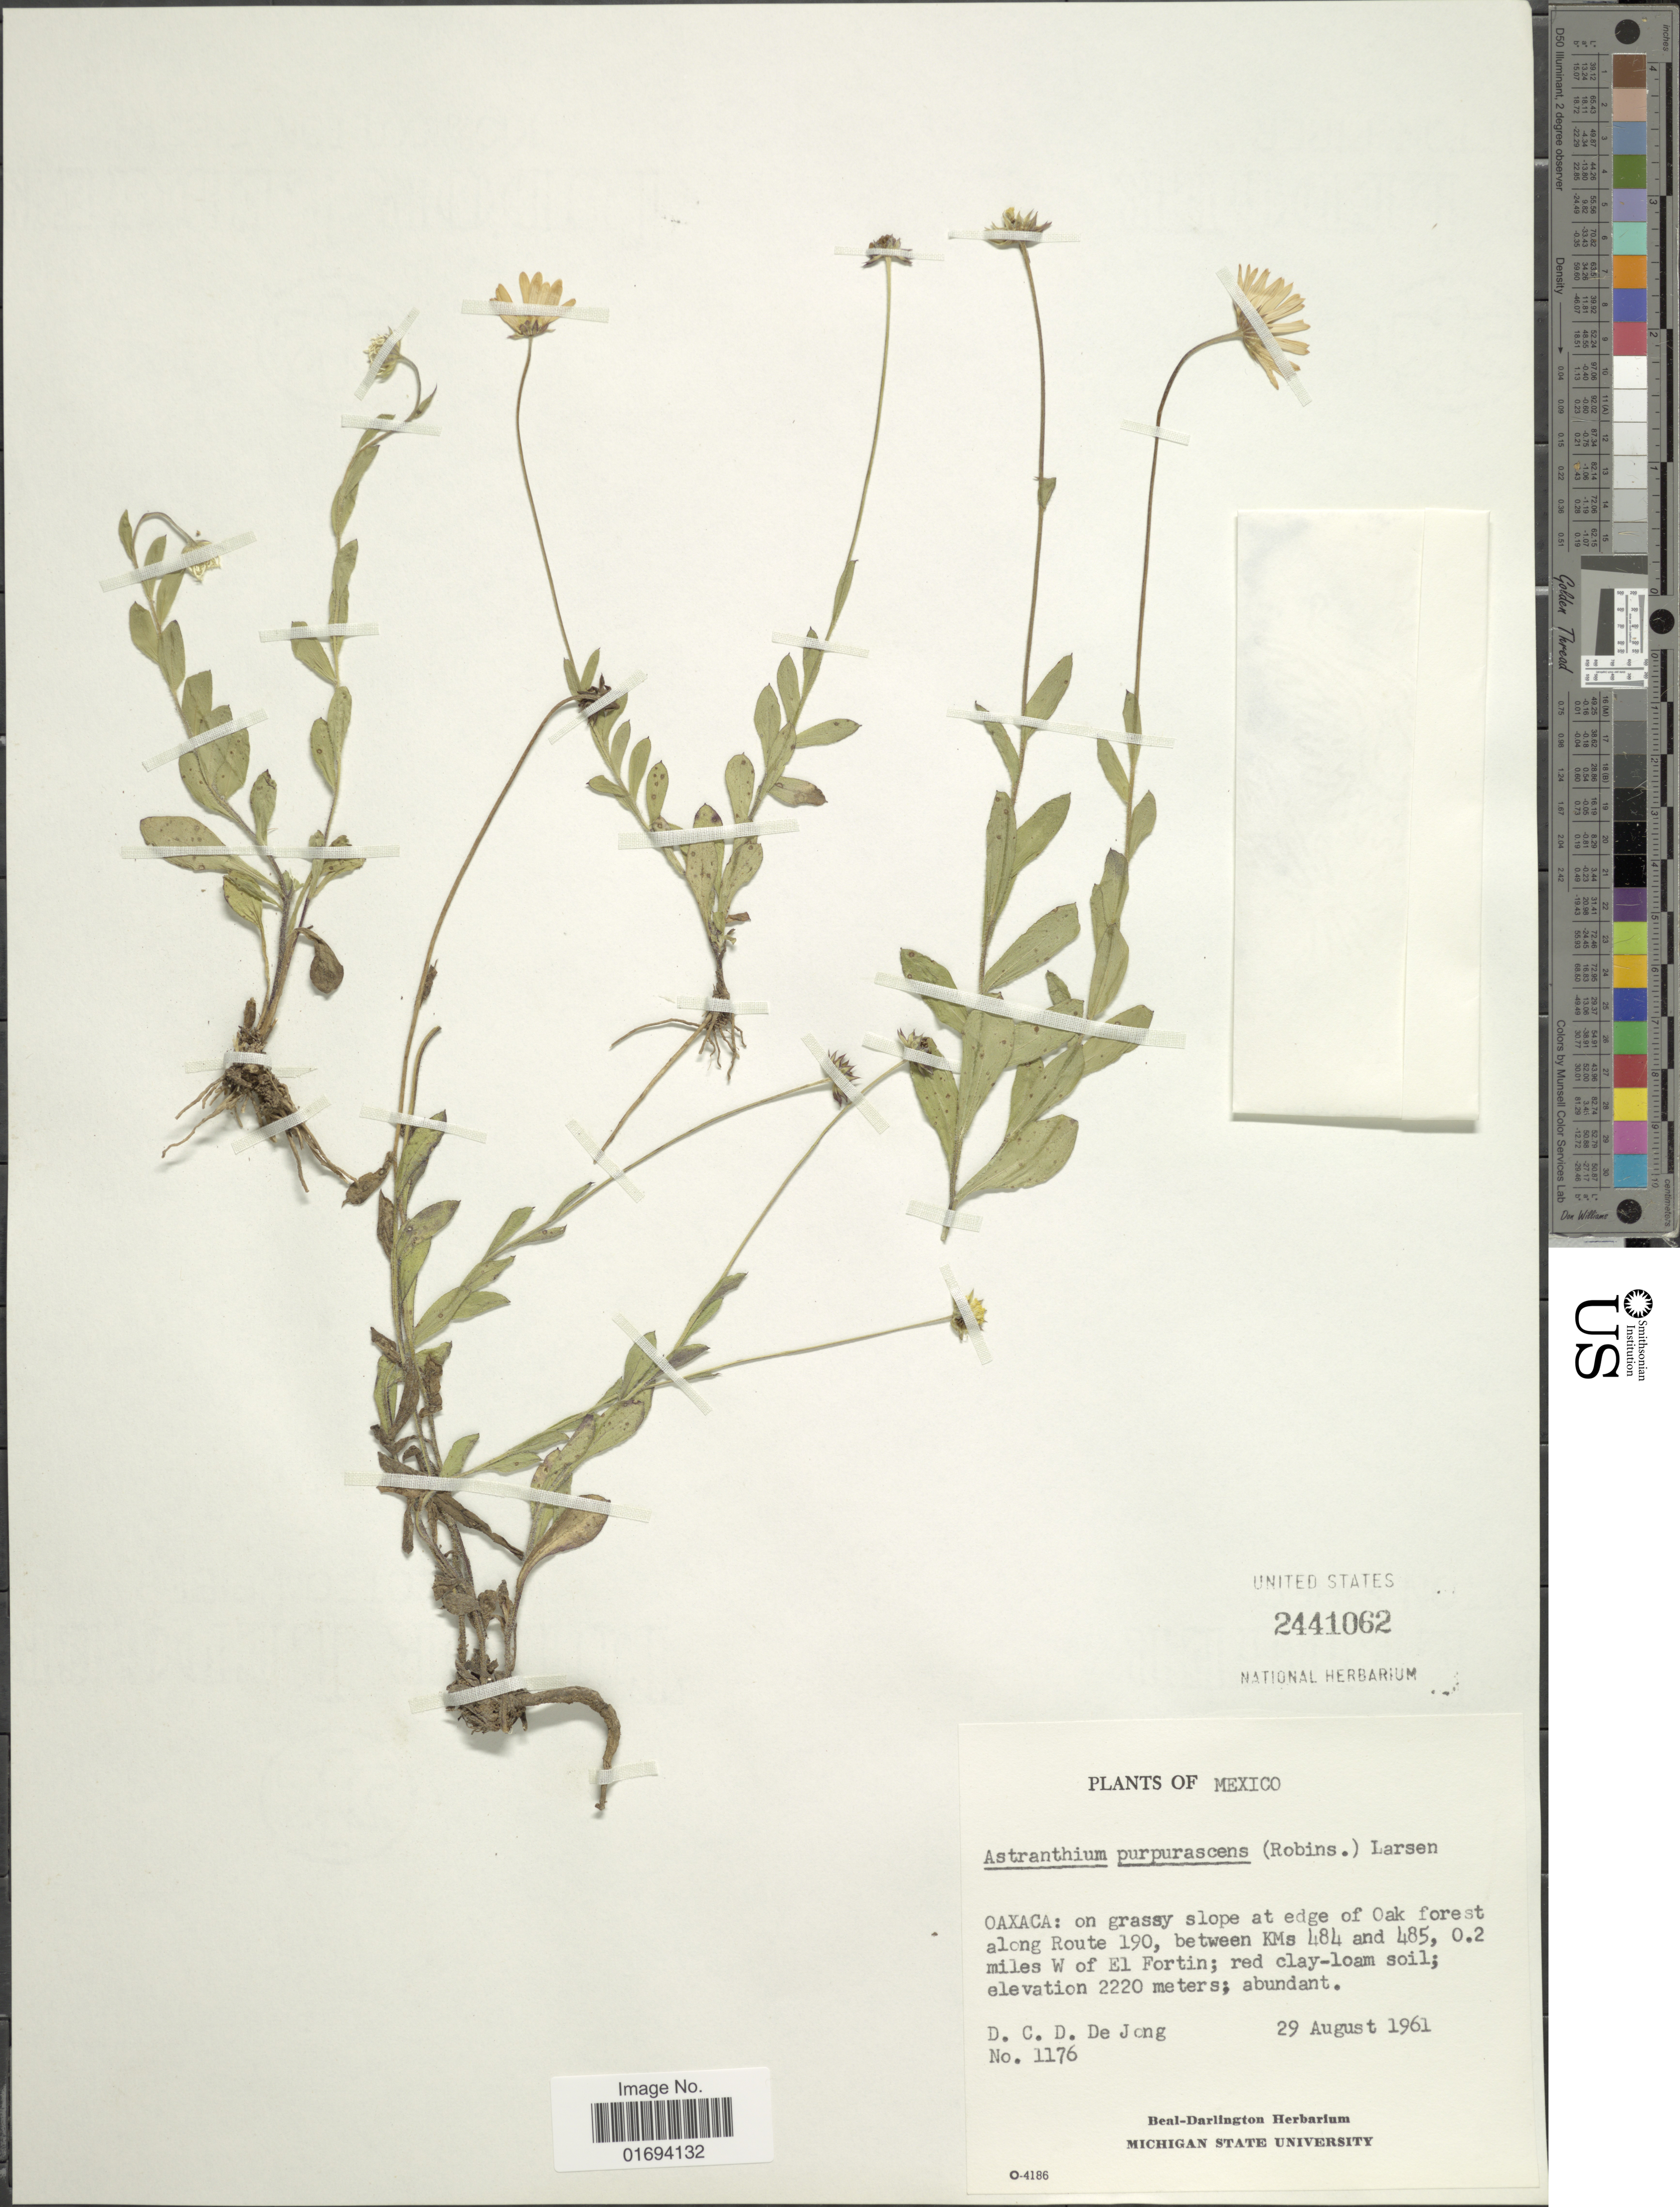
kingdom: Plantae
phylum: Tracheophyta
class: Magnoliopsida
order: Asterales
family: Asteraceae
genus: Astranthium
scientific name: Astranthium purpurascens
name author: (B.L. Rob.) Larsen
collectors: D. De Jong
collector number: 1176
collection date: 1961-08-29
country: Mexico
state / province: Oaxaca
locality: Along route 190, between KMs 484 and 485, 0.2 miles W of El Fortin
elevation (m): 2220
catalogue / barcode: US 2441062